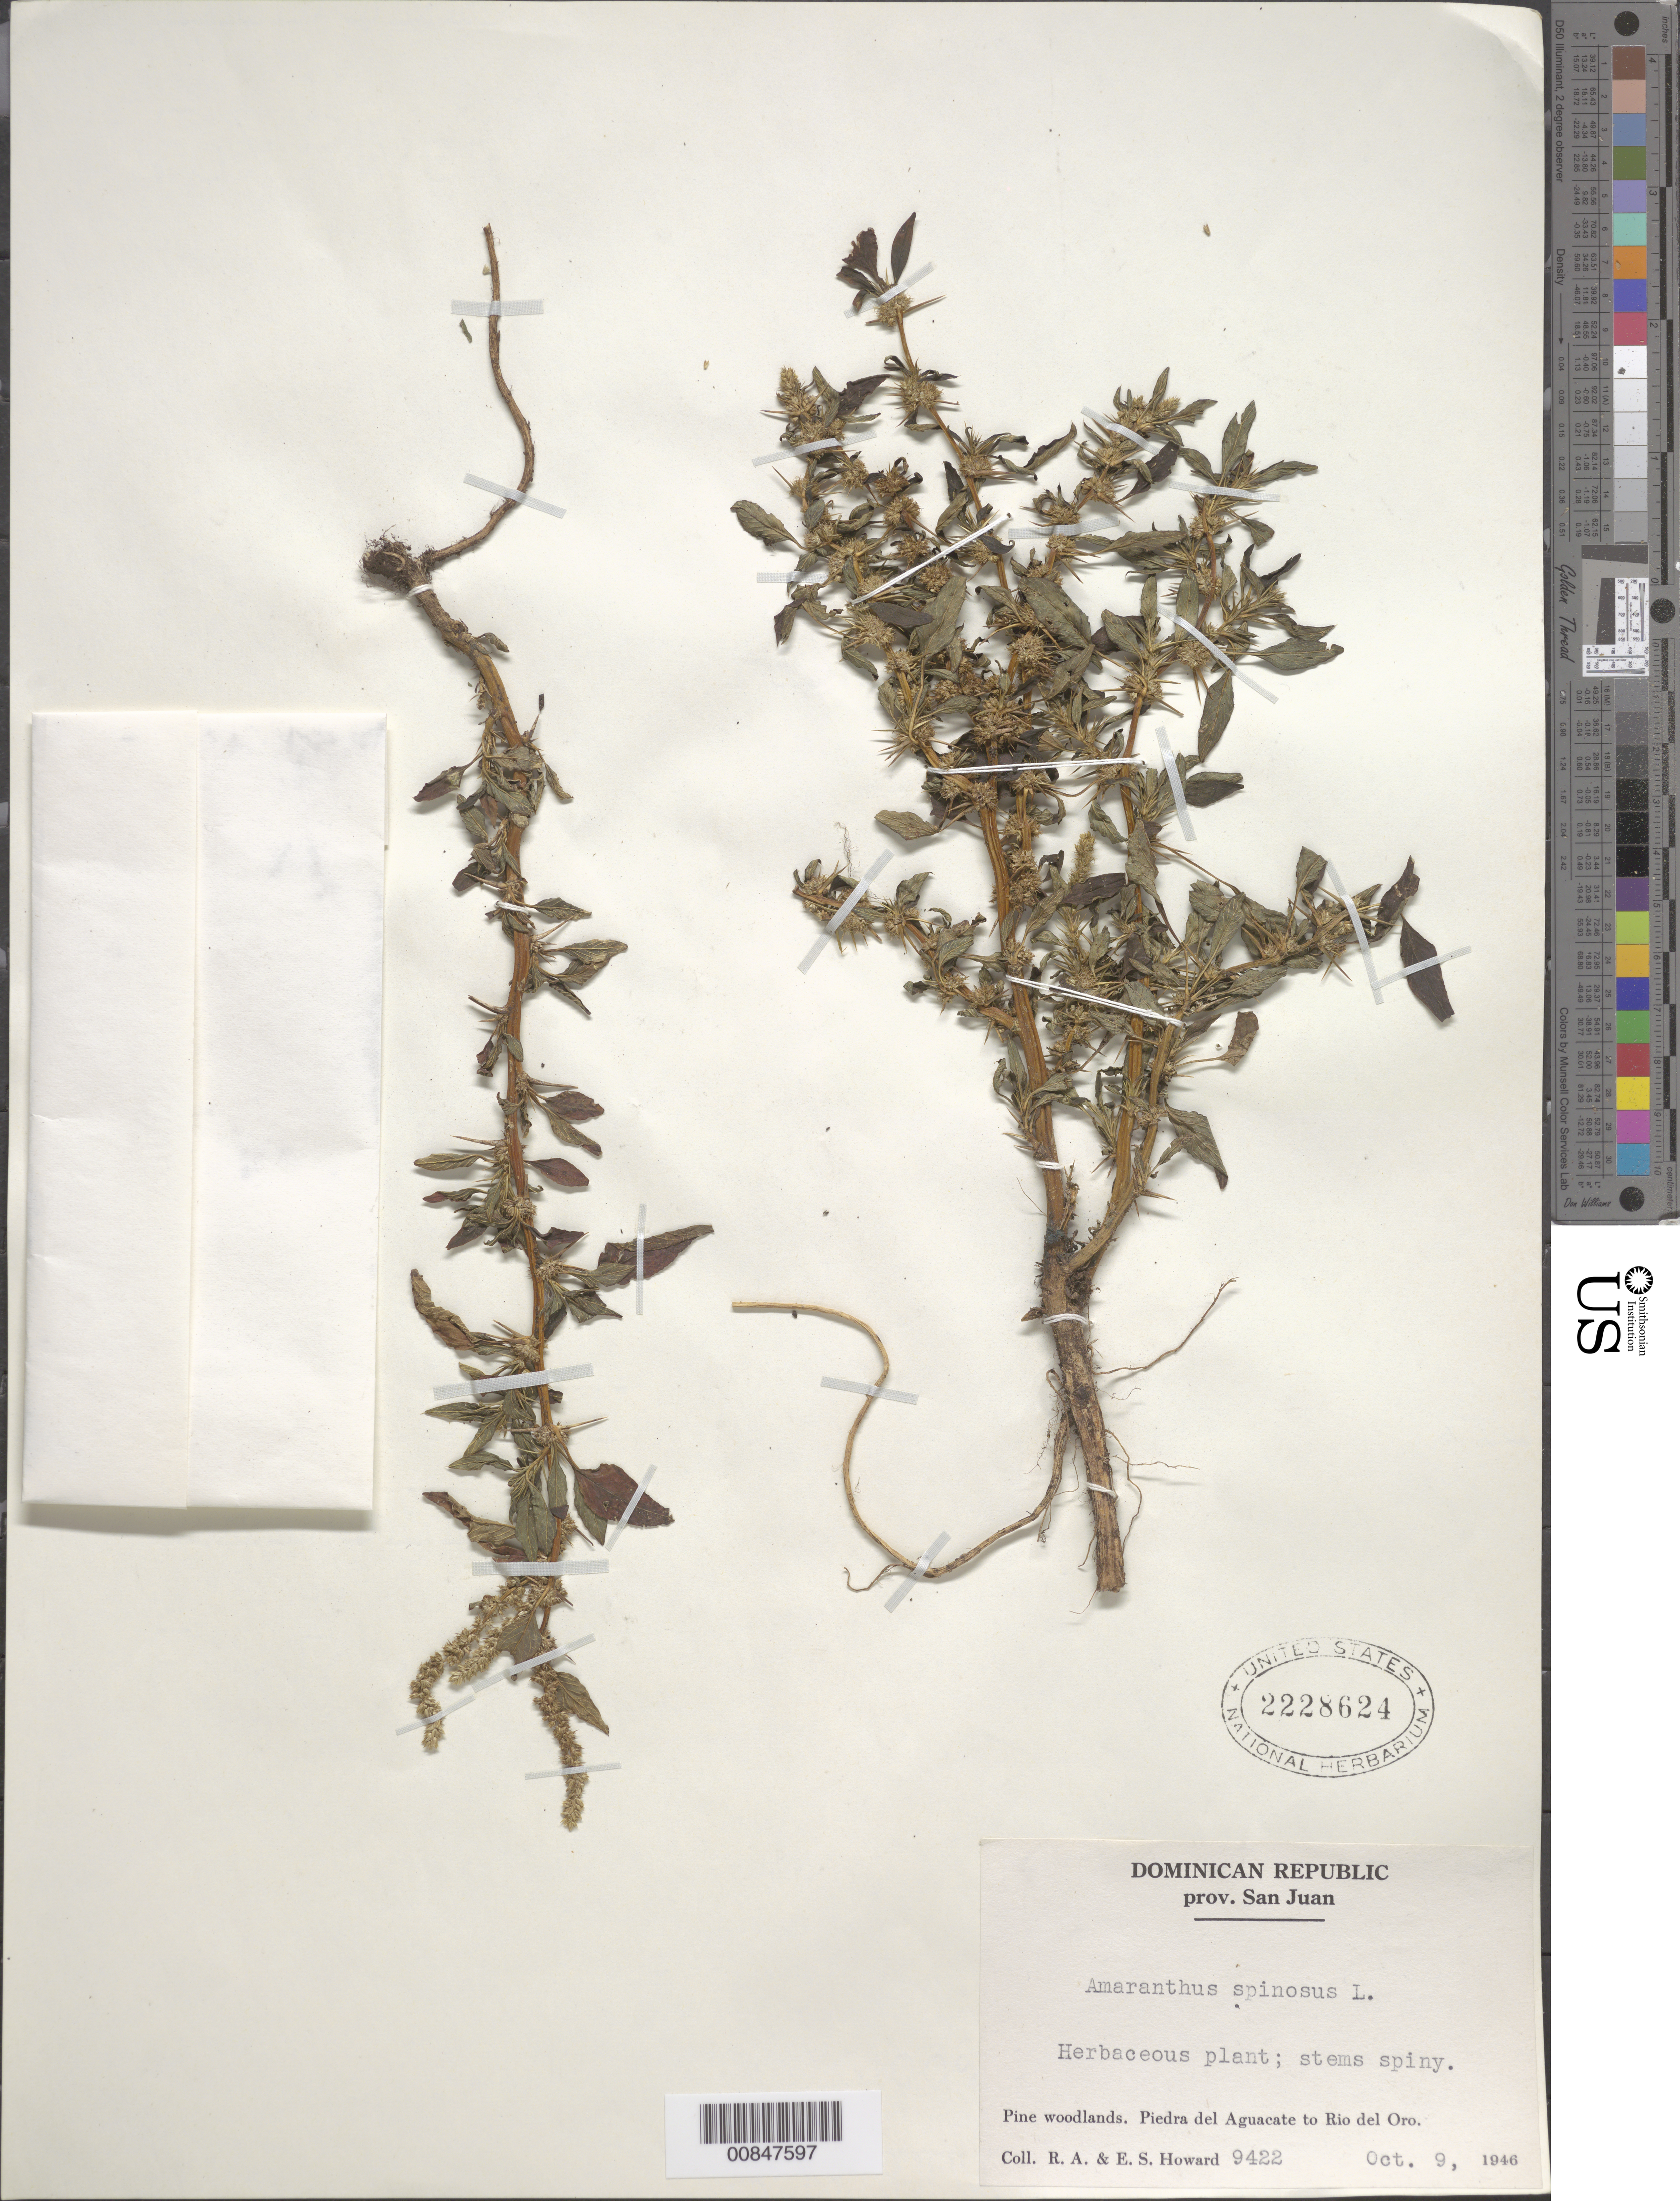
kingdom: Plantae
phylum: Tracheophyta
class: Magnoliopsida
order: Caryophyllales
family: Amaranthaceae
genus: Amaranthus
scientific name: Amaranthus spinosus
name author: L.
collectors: R. A. Howard & E. S. Howard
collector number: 9422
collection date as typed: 09 Oct 1946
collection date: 1946-10-09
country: Dominican Republic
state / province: San Juan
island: Hispaniola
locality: Piedra del Aguacate to Río del Oro.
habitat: Pine woodlands.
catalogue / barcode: US 2228624